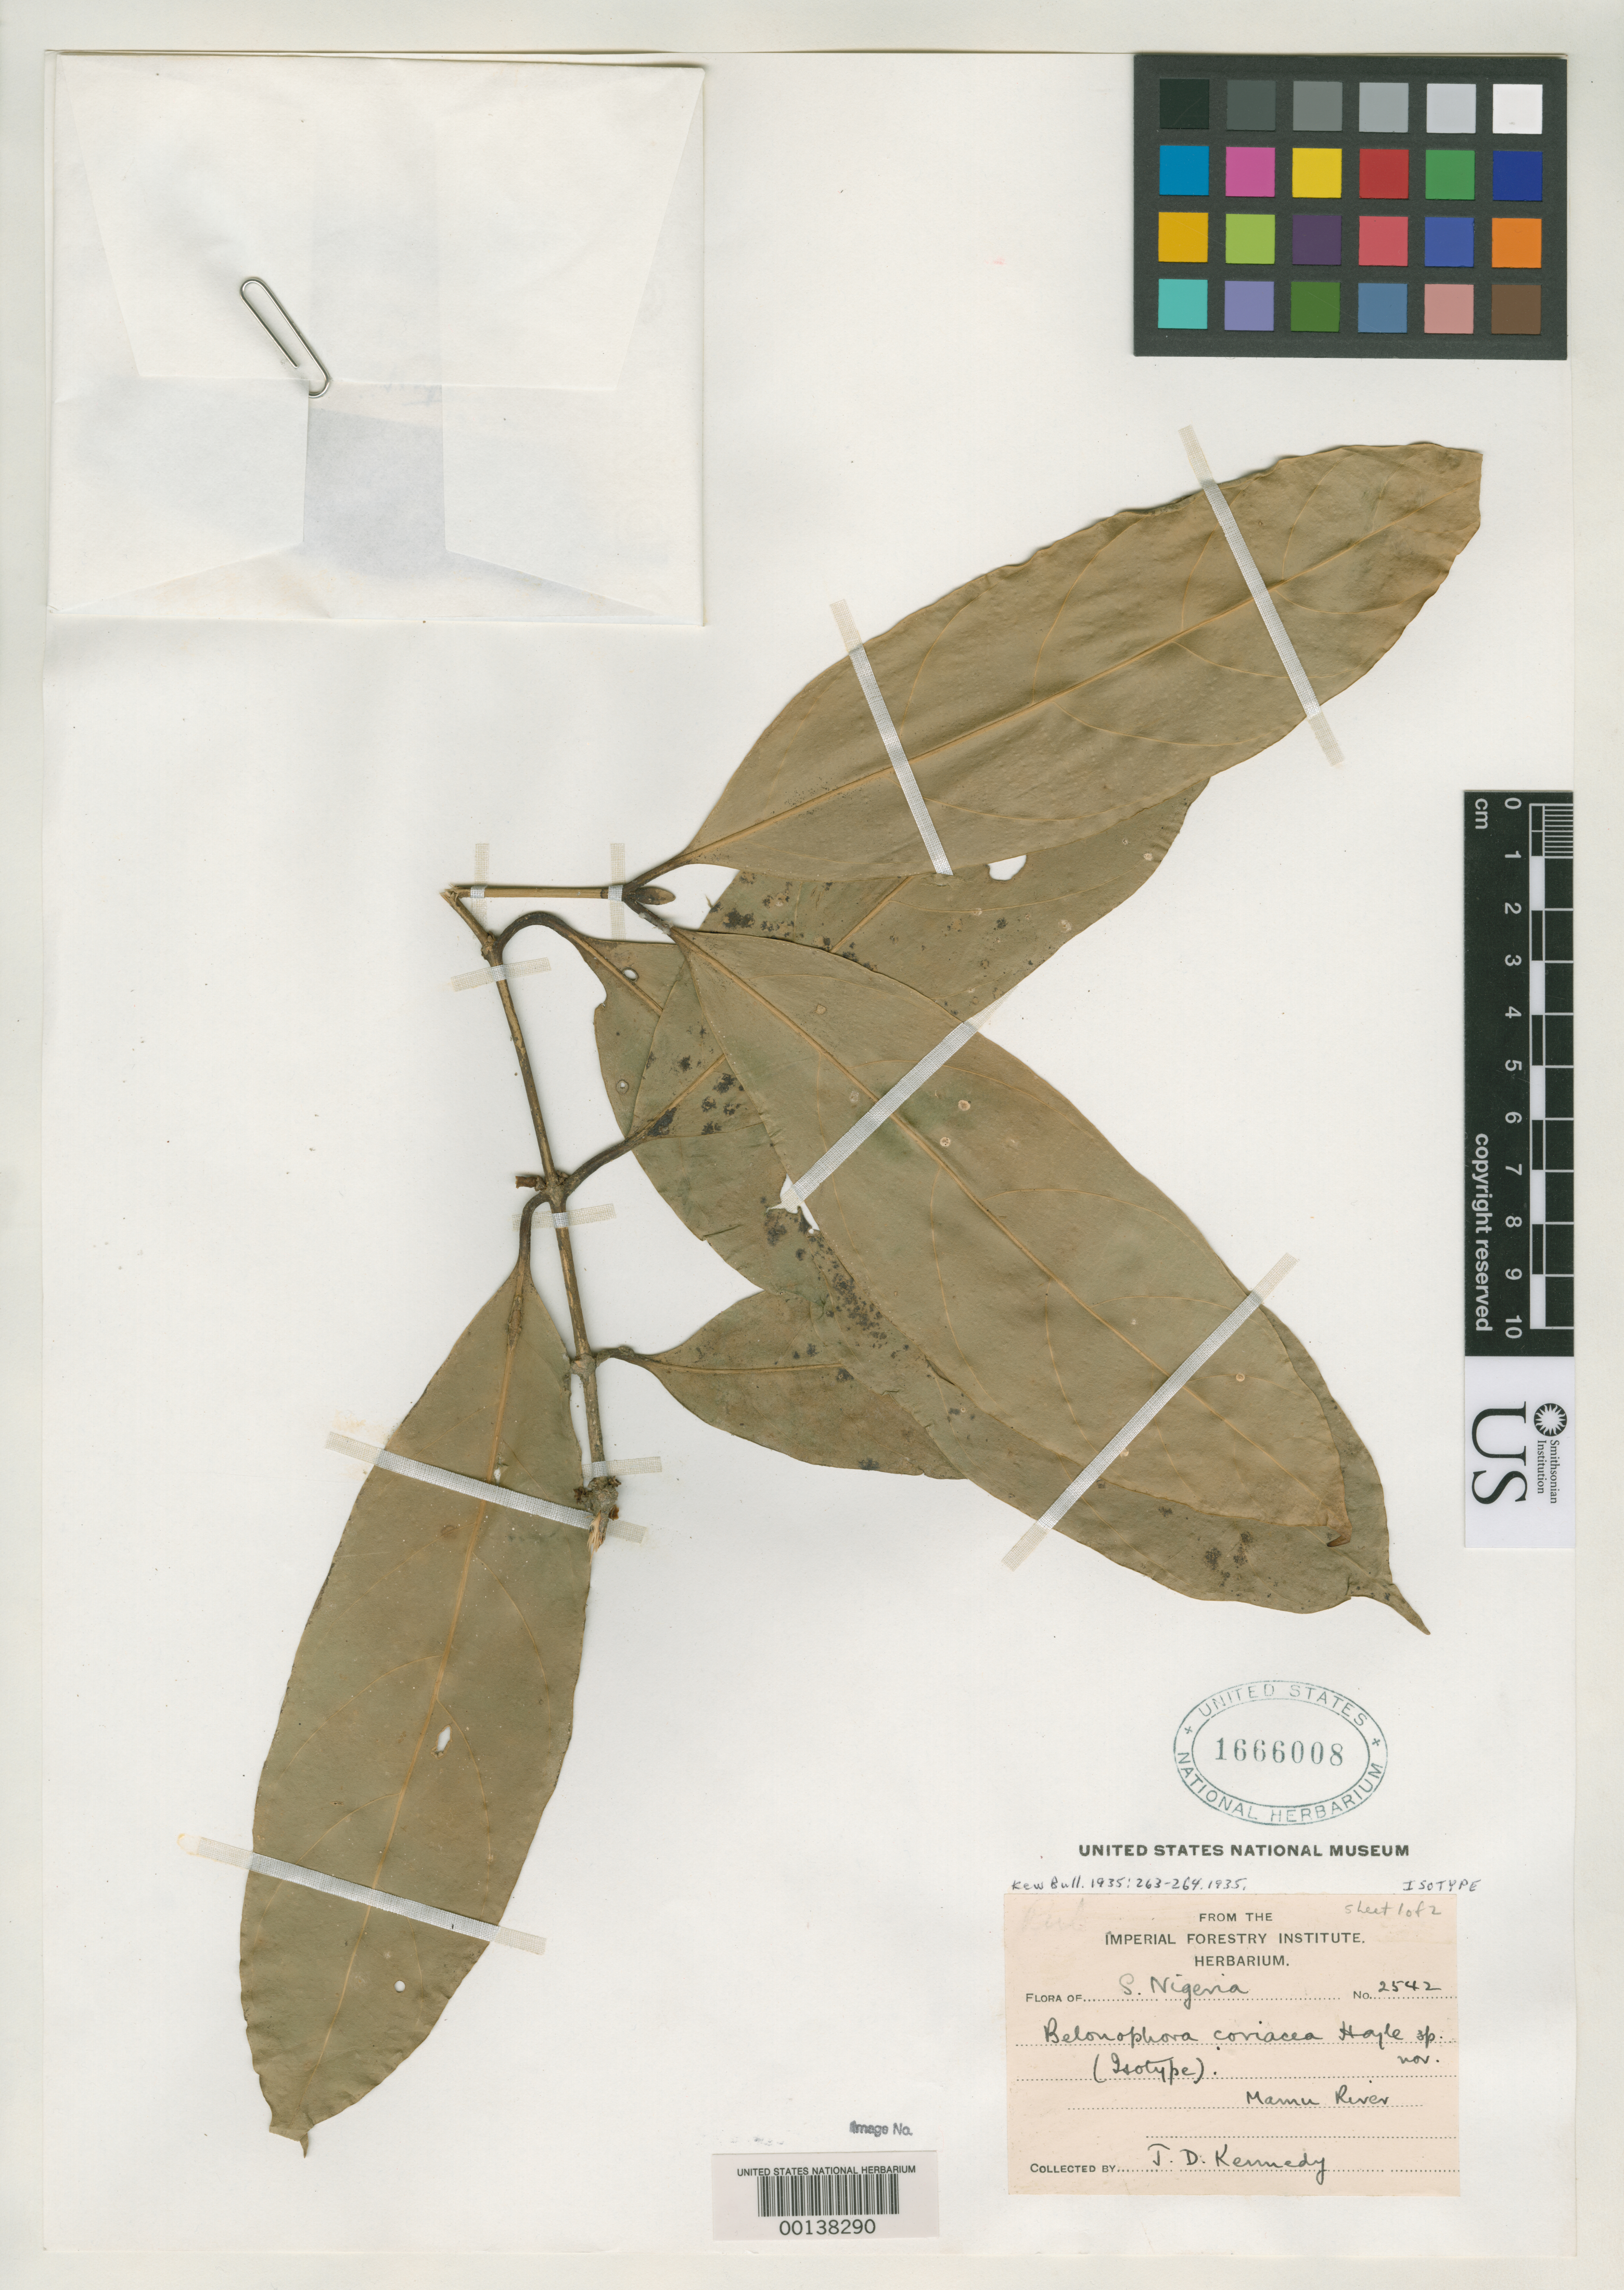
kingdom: Plantae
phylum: Tracheophyta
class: Magnoliopsida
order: Gentianales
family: Rubiaceae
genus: Belonophora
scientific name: Belonophora coriacea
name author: Hoyle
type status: Isotype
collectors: J. D. Kennedy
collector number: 2542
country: Nigeria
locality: Mamu River.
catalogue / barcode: US 1666008